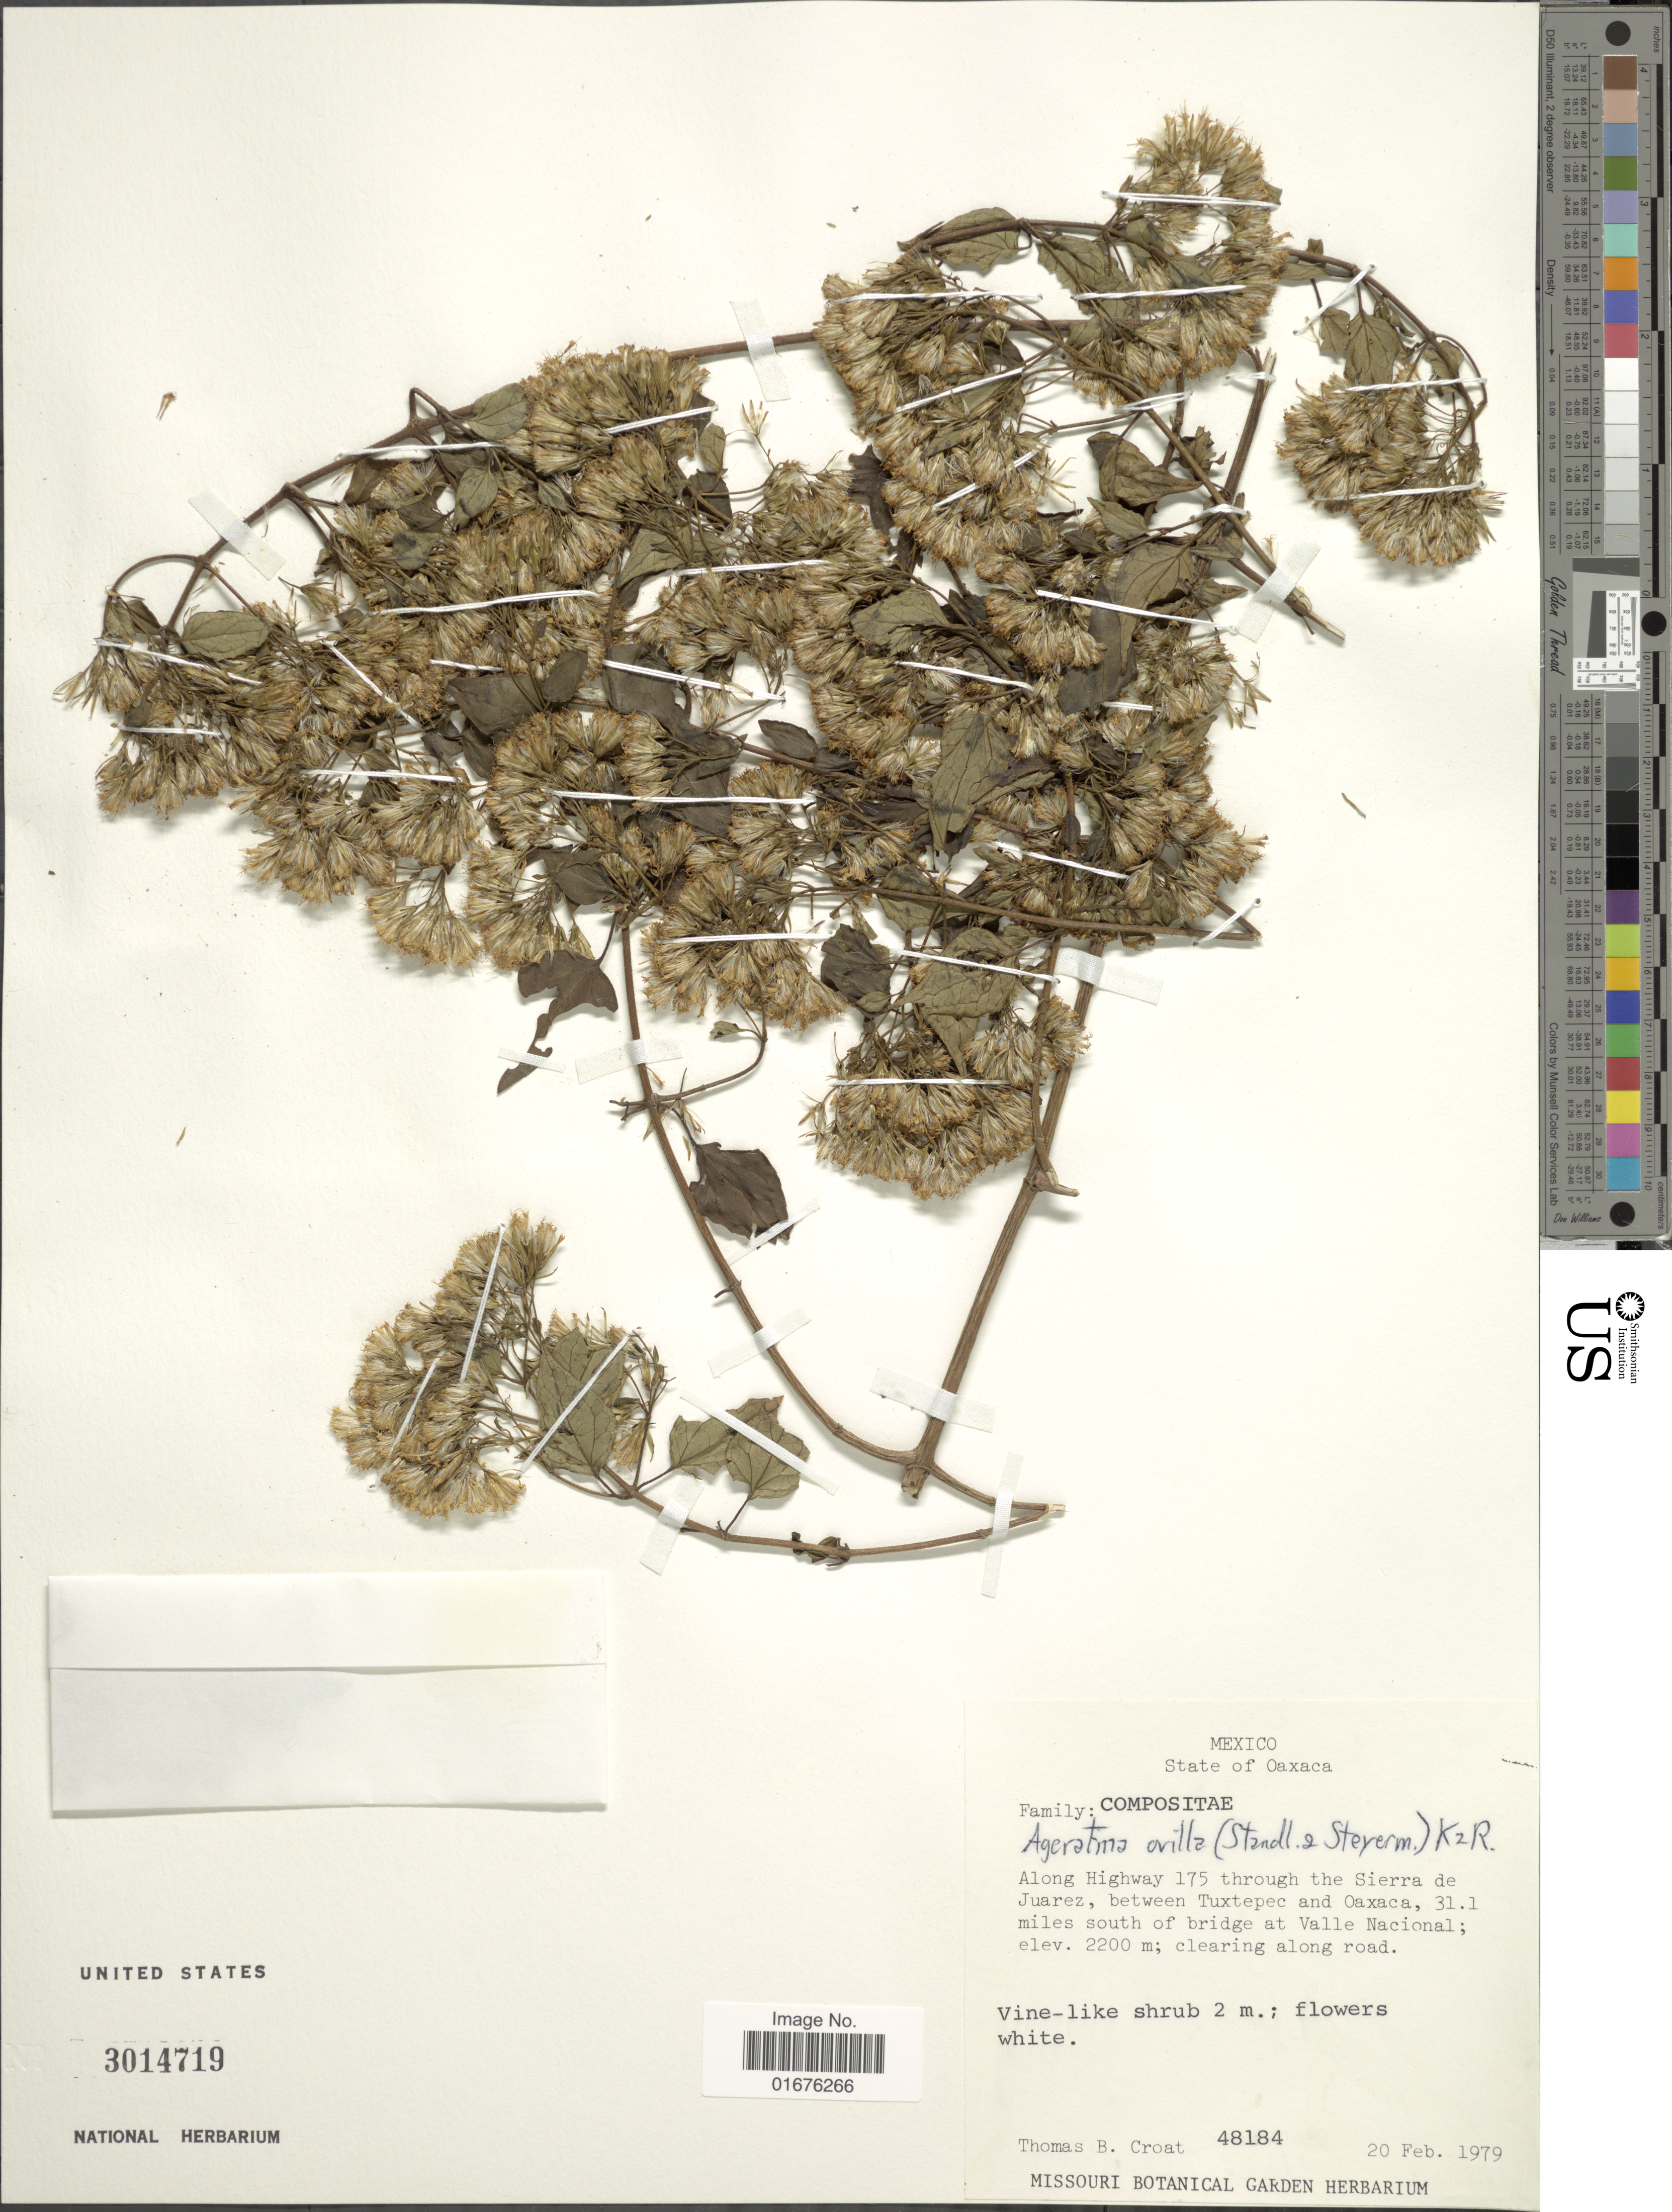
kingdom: Plantae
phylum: Tracheophyta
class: Magnoliopsida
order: Asterales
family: Asteraceae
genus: Ageratina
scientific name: Ageratina ovilla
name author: (Standl. & Steyerm.) R.M. King & H. Rob.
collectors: T. B. Croat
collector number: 48184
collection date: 1979-02-20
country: Mexico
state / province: Oaxaca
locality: Along Highway 175 through the Sierra de Juarez, between Tuxtepec and Oaxaca, 31.1 miles south of bridge at Valle Nacional; clearing around road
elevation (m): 2200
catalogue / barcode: US 3014719